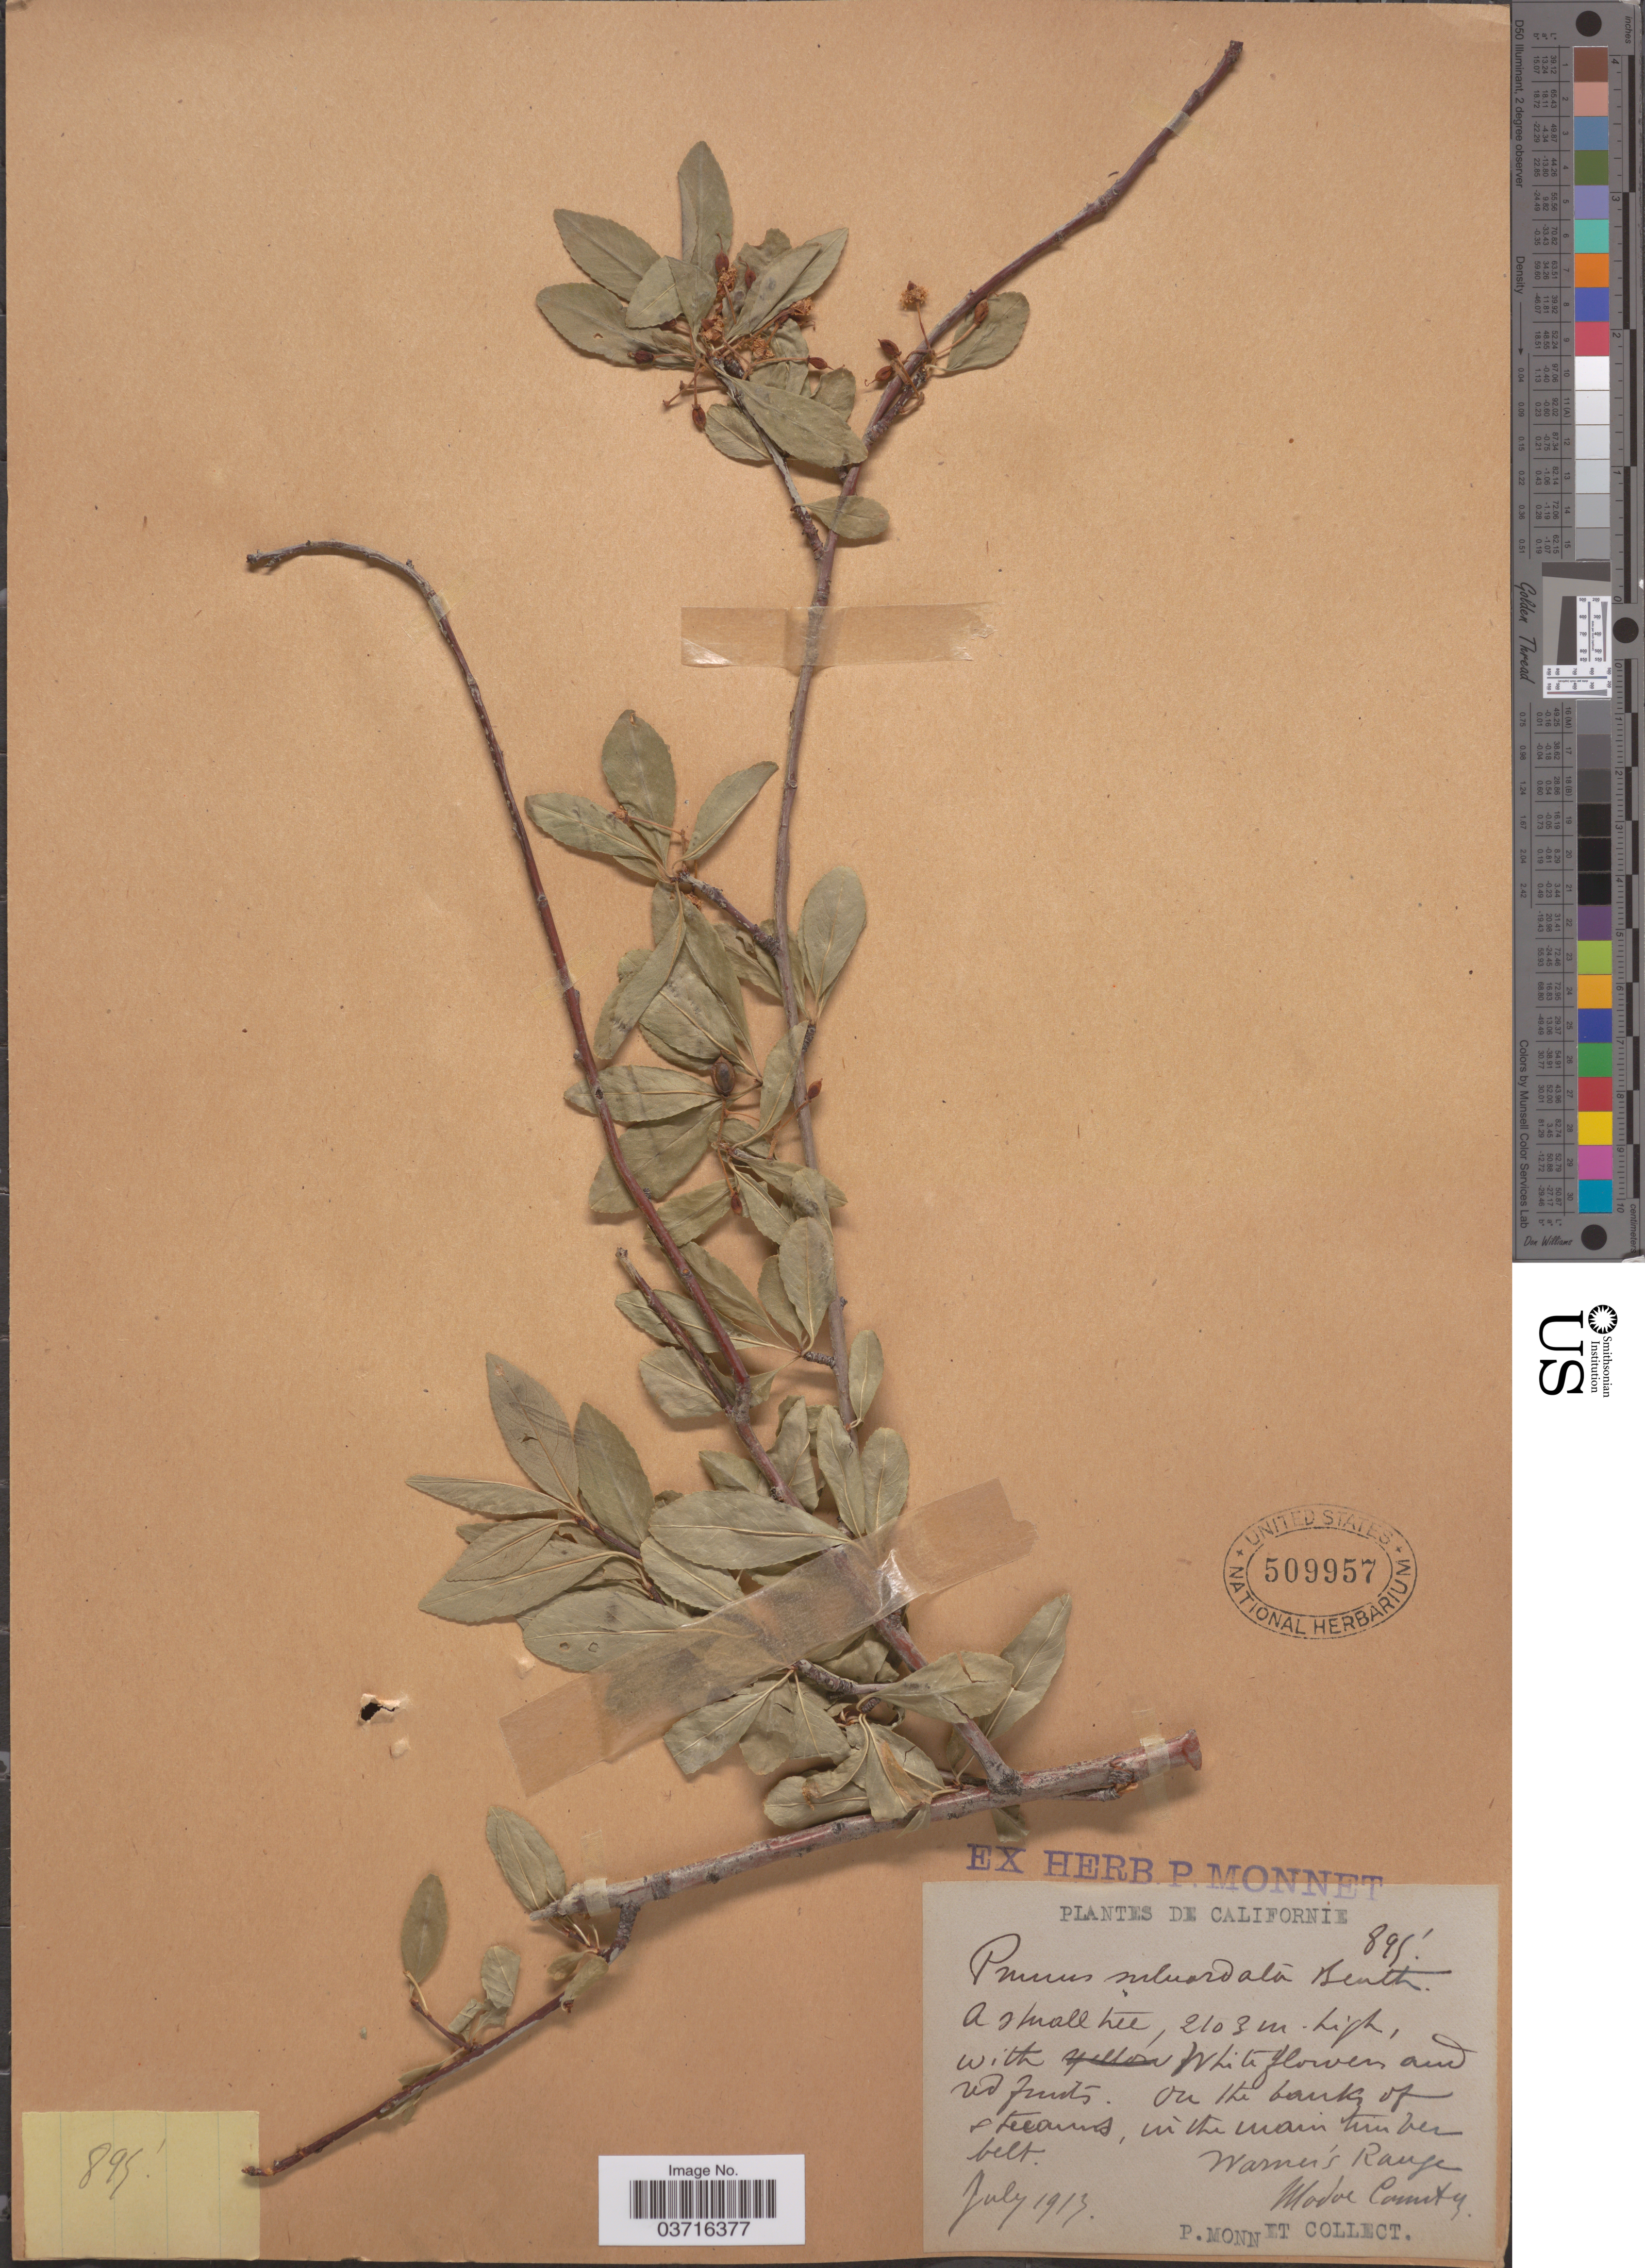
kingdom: Plantae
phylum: Tracheophyta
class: Magnoliopsida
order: Rosales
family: Rosaceae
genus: Prunus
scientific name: Prunus subcordata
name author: Benth.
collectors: P. Monnet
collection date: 1913-07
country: United States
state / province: California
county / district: Modoc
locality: In the main timber belt. Warner's Range. Modoc County.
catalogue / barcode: US 509957